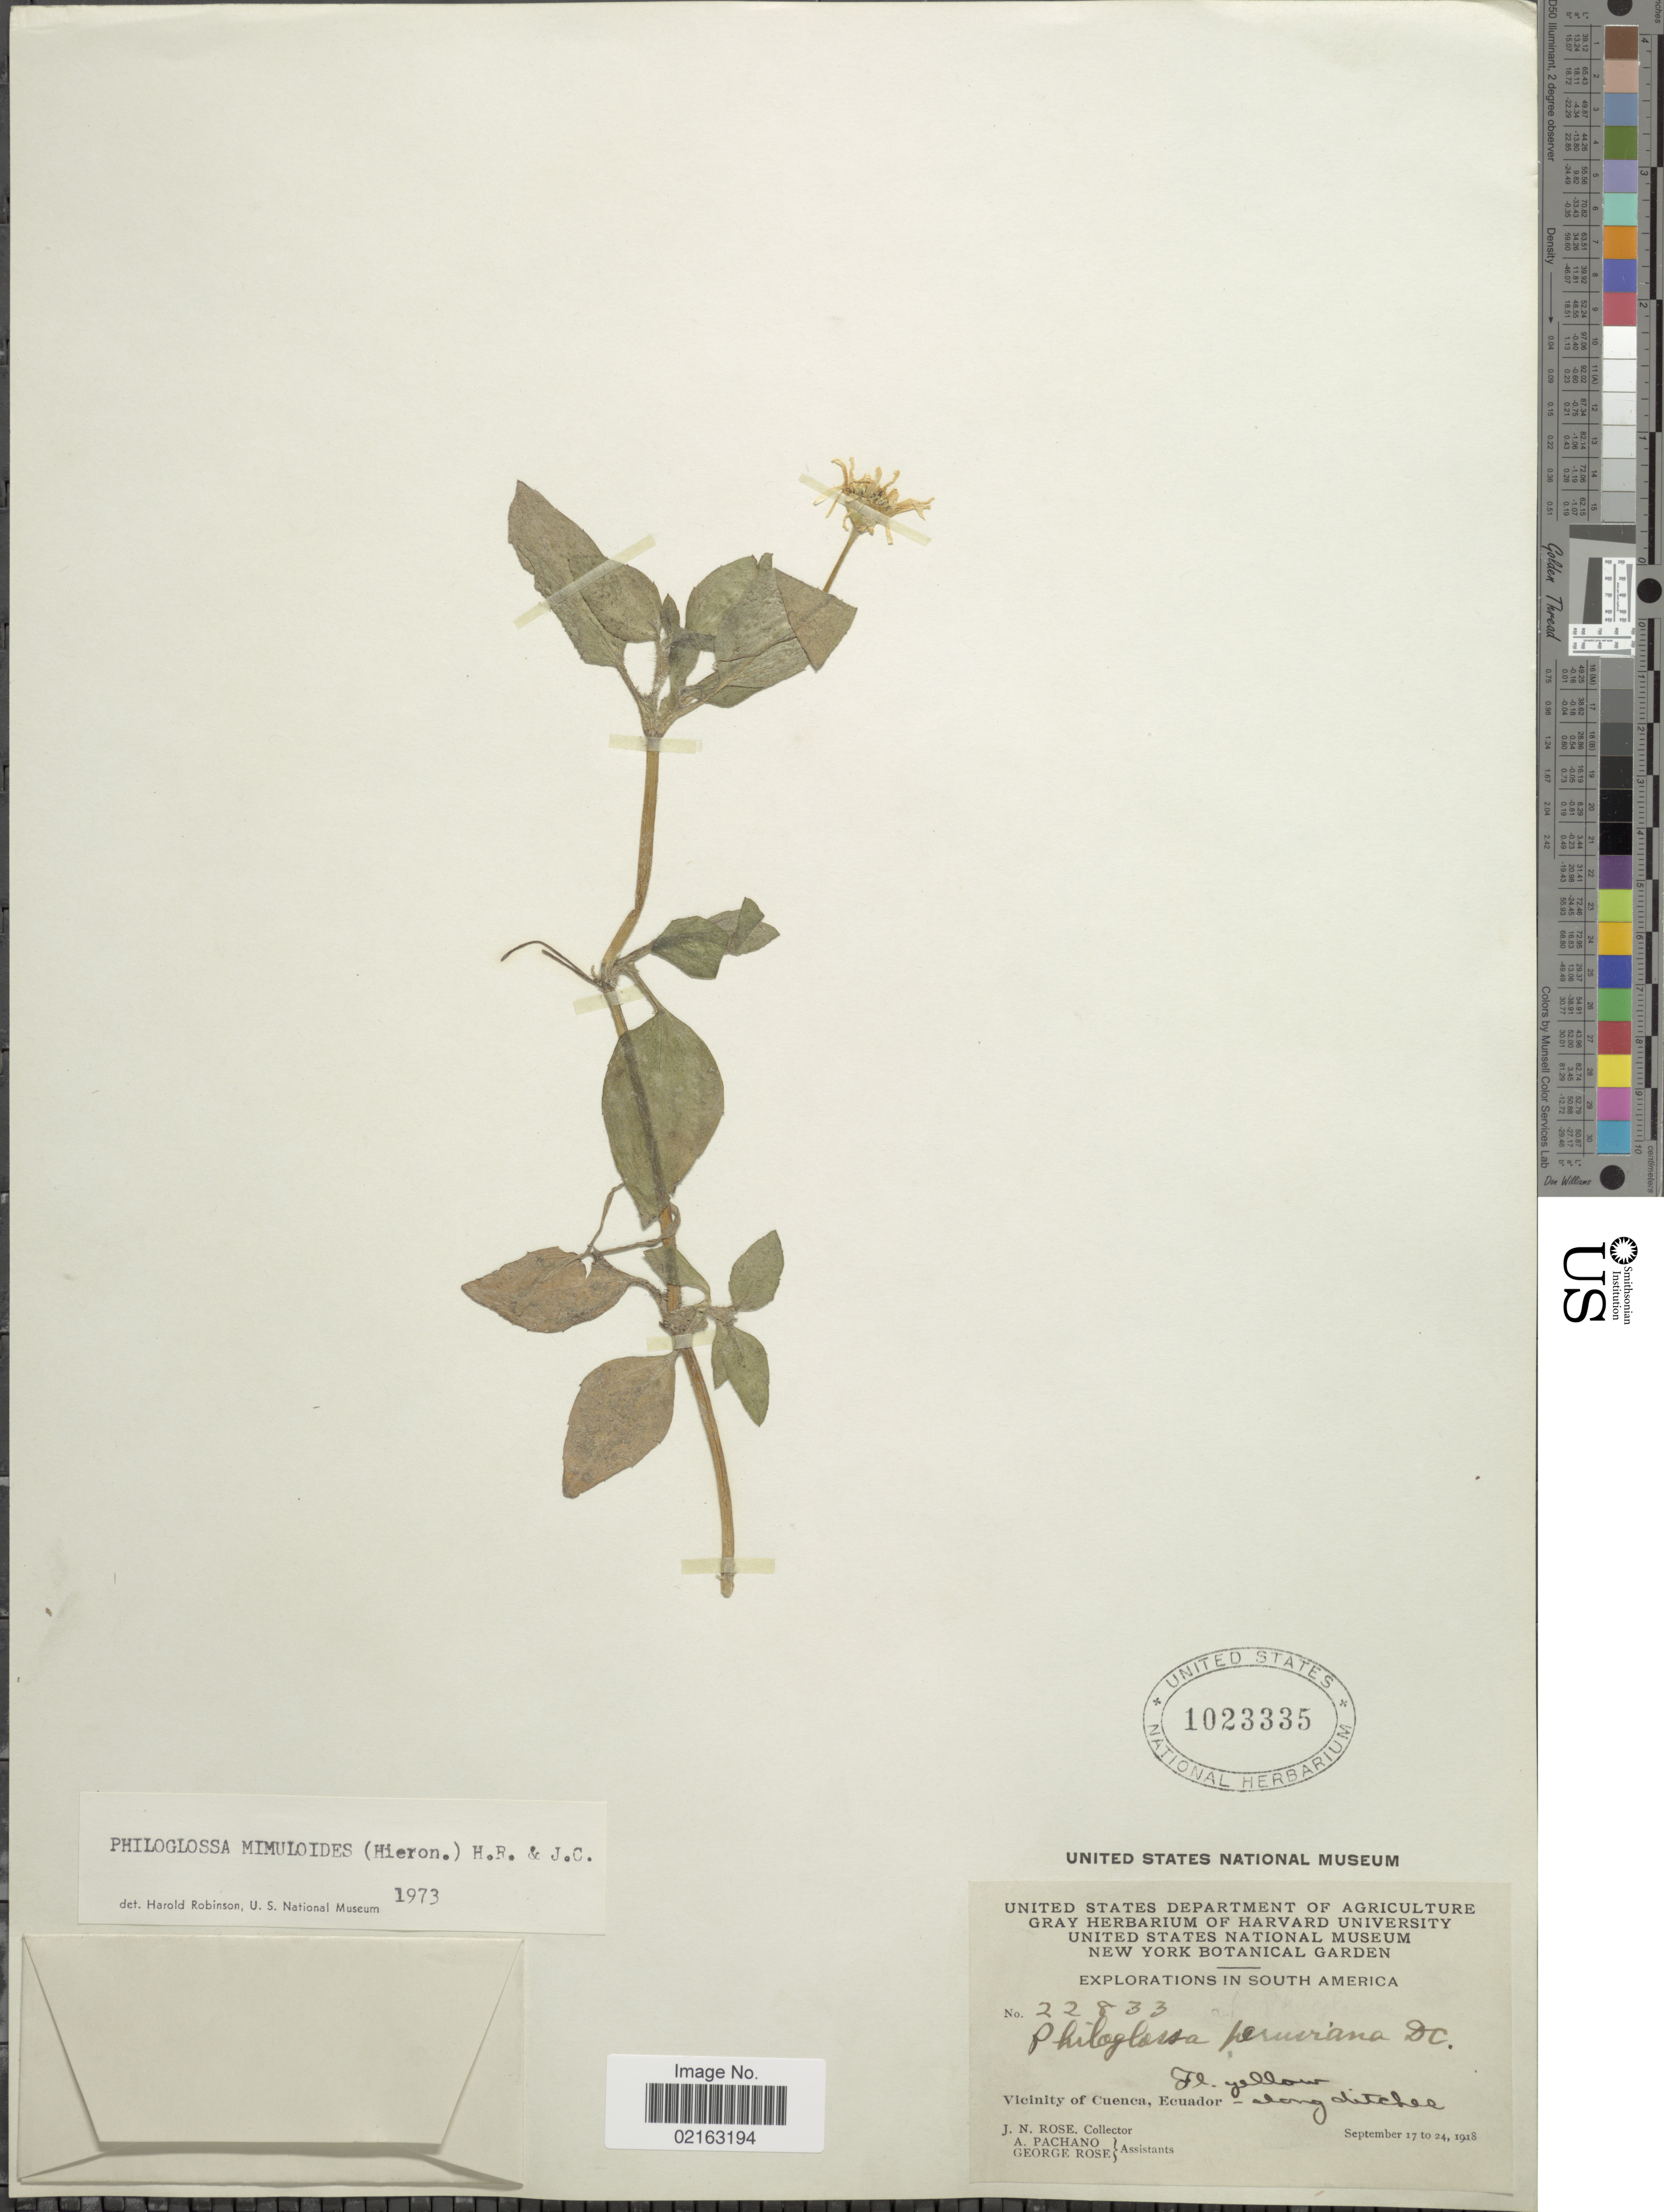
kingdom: Plantae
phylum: Tracheophyta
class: Magnoliopsida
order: Asterales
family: Asteraceae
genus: Philoglossa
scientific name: Philoglossa mimuloides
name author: (Hieron.) H. Rob. & Brettell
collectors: J. N. Rose, A. Pachano & G. Rose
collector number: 22833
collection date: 1918-09-17/1918-09-24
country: Ecuador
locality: Vicinity of Cuenca, Ecuador - along ditches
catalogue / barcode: US 1023335